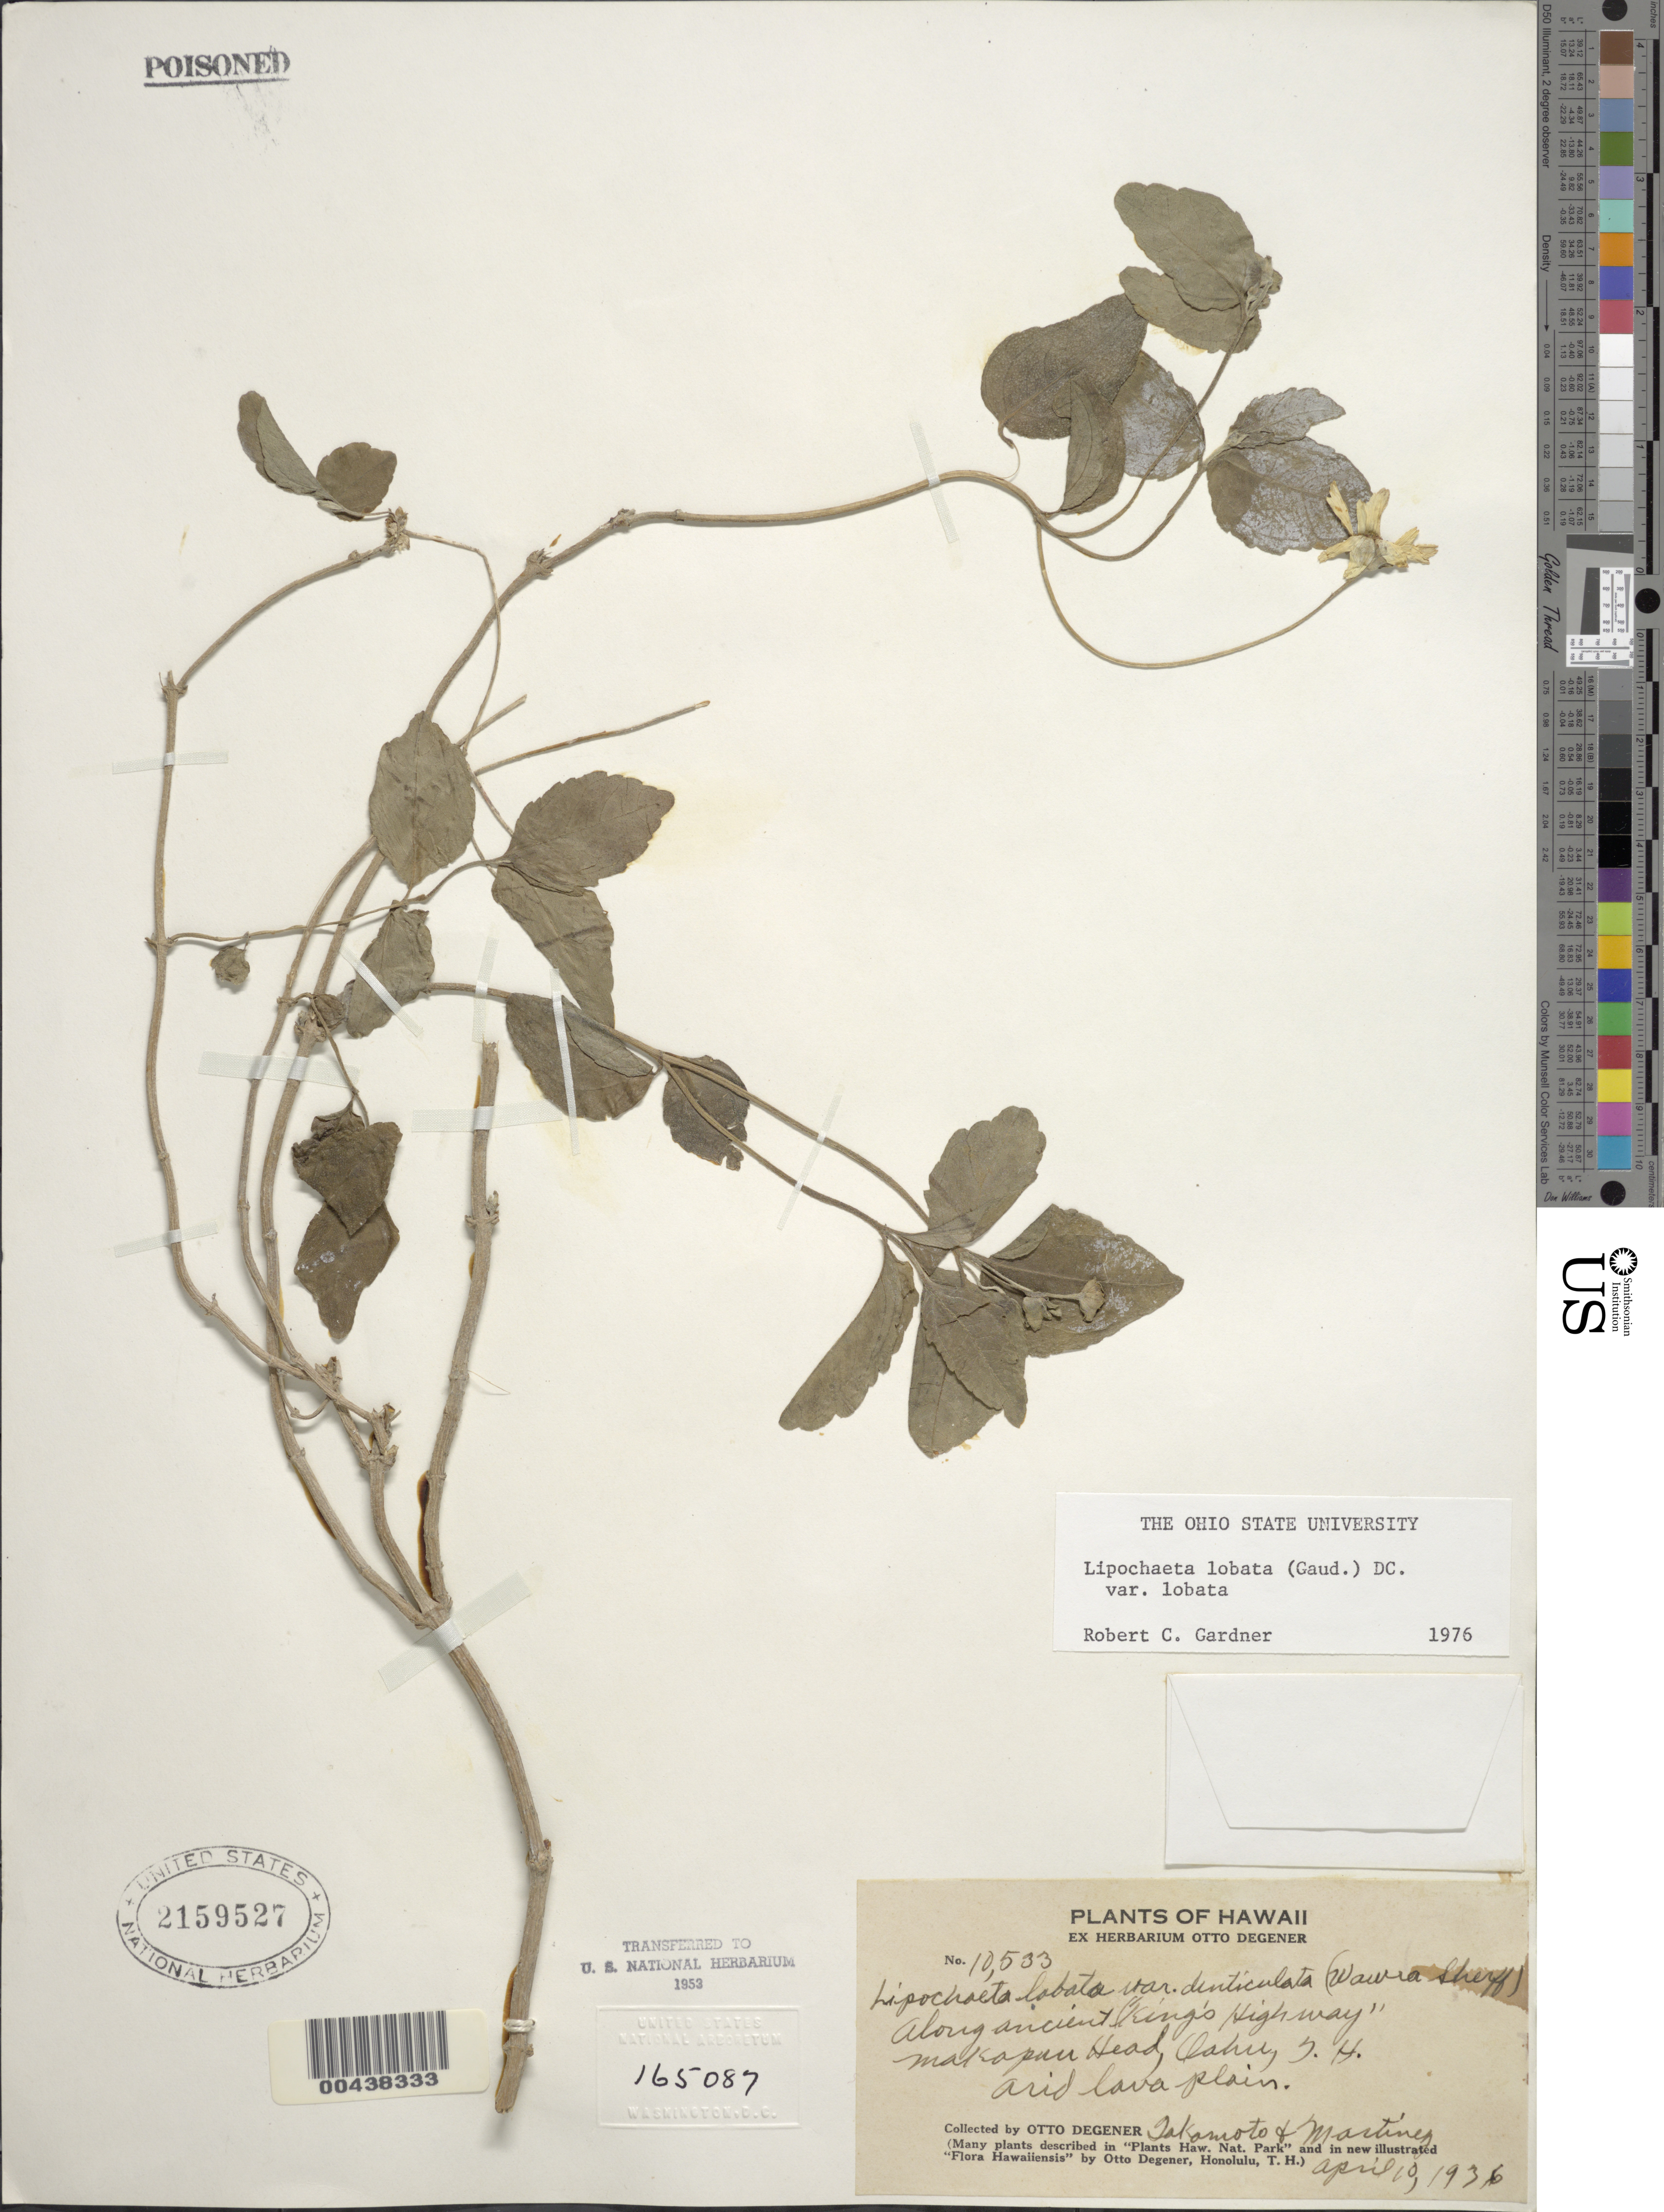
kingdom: Plantae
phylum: Tracheophyta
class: Magnoliopsida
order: Asterales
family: Asteraceae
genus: Lipochaeta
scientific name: Lipochaeta lobata var. lobata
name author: (Gaudich.) DC.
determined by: Gardner, R. C.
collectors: O. Degener, -. Takamoto & -- Martinez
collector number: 10533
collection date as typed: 10 Apr 1936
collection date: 1936-04-10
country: United States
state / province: Hawaii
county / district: Honolulu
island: Oahu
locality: Along ancient King's Highway Makapuu Head, lava plain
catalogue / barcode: US 2159527